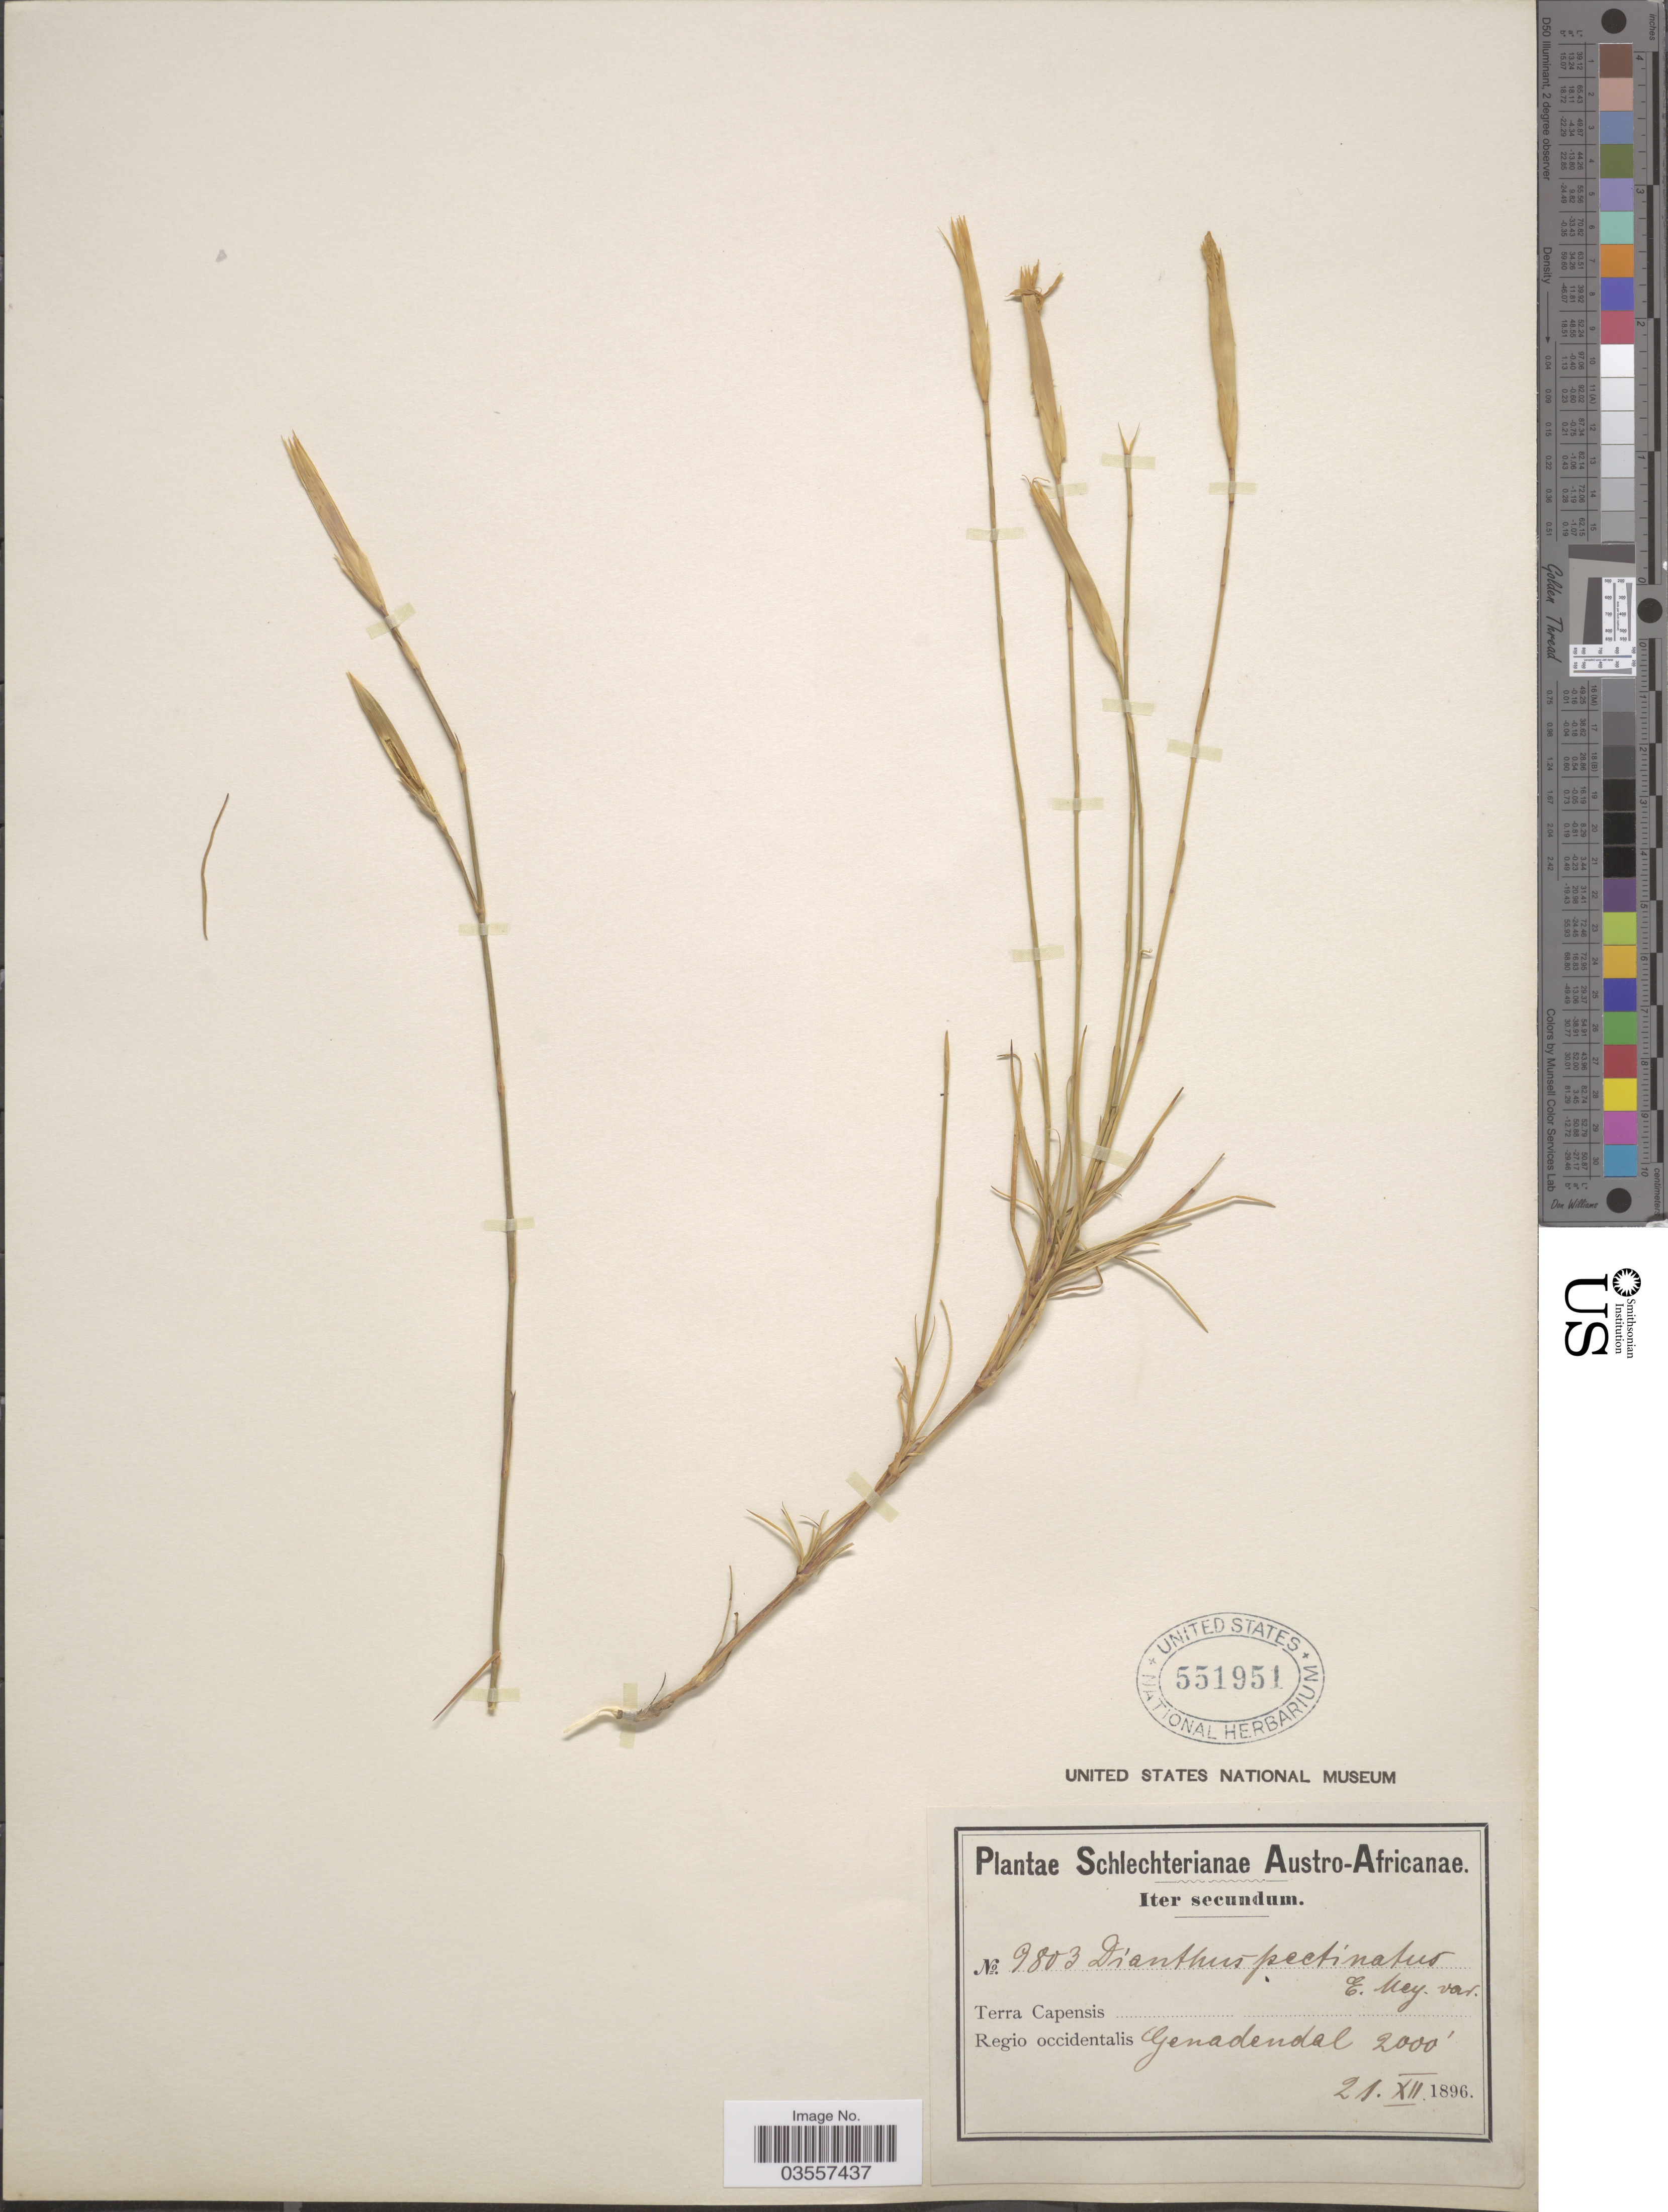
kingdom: Plantae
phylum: Tracheophyta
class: Magnoliopsida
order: Caryophyllales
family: Caryophyllaceae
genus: Dianthus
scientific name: Dianthus pectinatus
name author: E. Mey. ex Sond.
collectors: Schlechter, --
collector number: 9803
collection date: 1896-12-21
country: South Africa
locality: Austro-Africanae. Terra Capensis. Regio occidentalis Genadendal.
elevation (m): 610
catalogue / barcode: US 551951